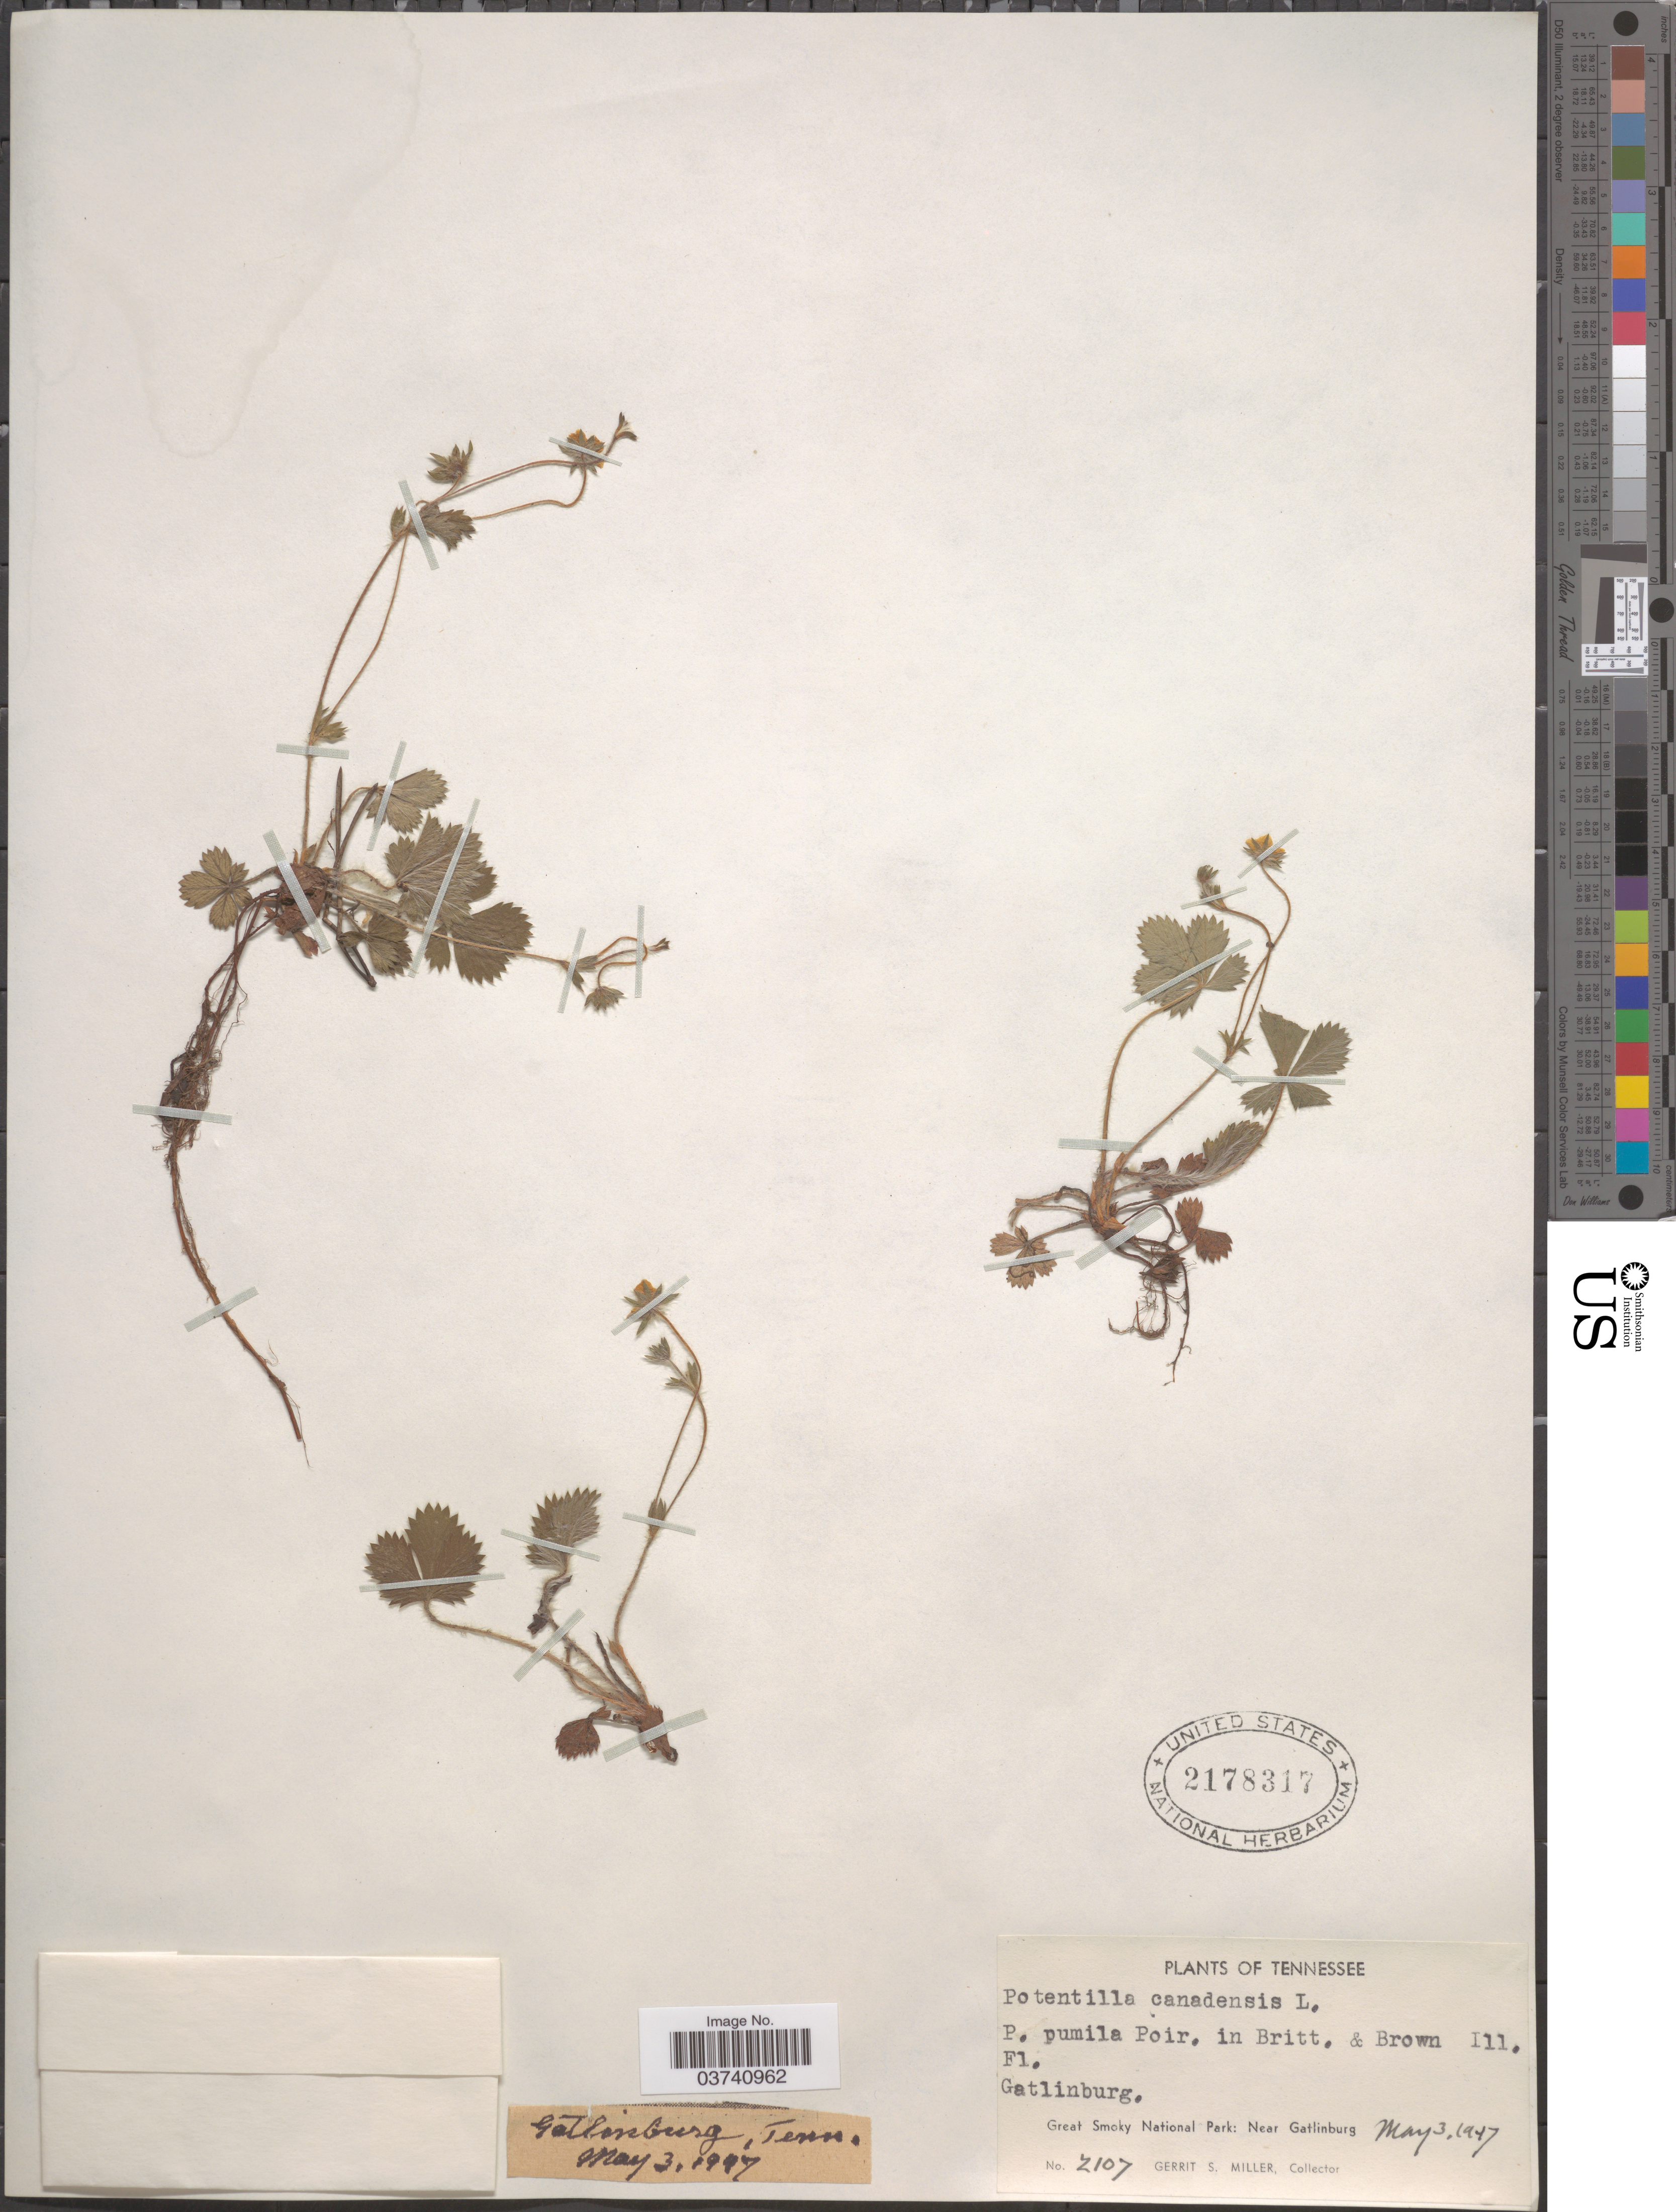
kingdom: Plantae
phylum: Tracheophyta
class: Magnoliopsida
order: Rosales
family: Rosaceae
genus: Potentilla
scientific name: Potentilla canadensis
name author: L.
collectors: G. S. Miller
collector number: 2107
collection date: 1947-05-03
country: United States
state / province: Tennessee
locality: Gatlinburg. Great Smoky National Park: Near Gatlinburg.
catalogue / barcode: US 2178317